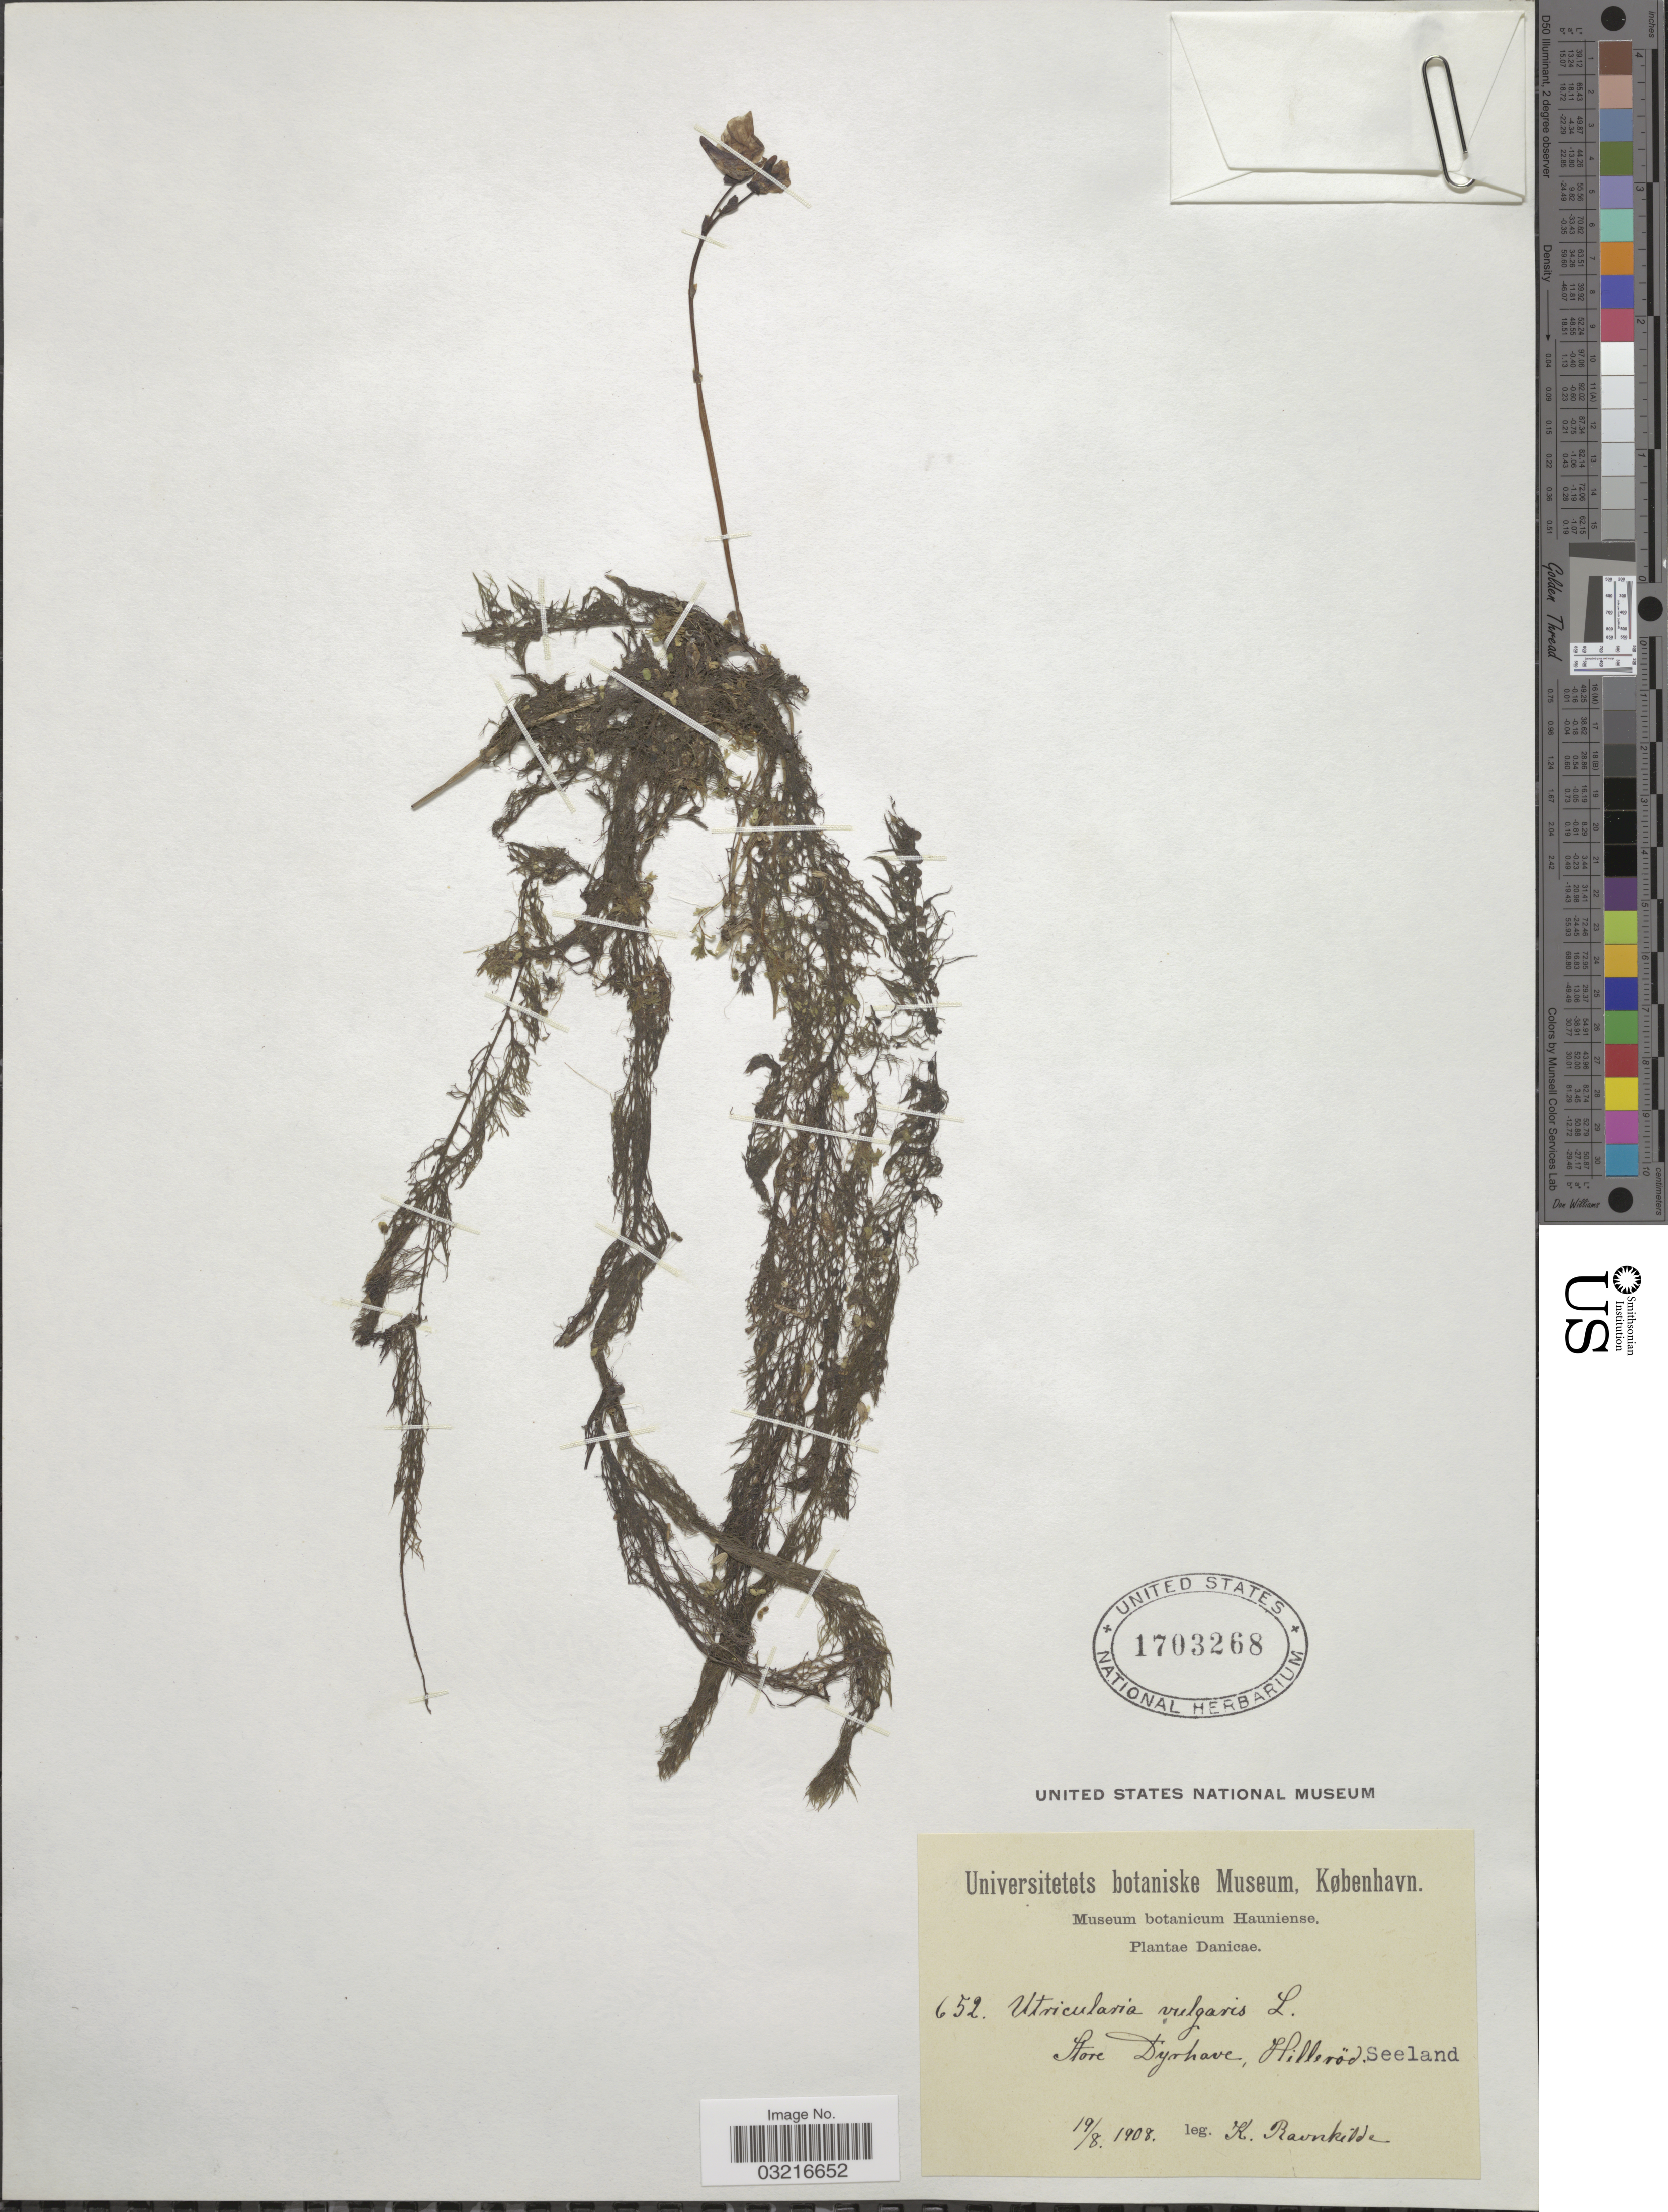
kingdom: Plantae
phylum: Tracheophyta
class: Magnoliopsida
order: Lamiales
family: Lentibulariaceae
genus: Utricularia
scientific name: Utricularia vulgaris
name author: L.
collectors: K. Ravnkilde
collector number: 652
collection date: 1908-08-19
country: Denmark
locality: Danicae. Store Dyrhave, Hilleröd. Seeland.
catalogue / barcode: US 1703268